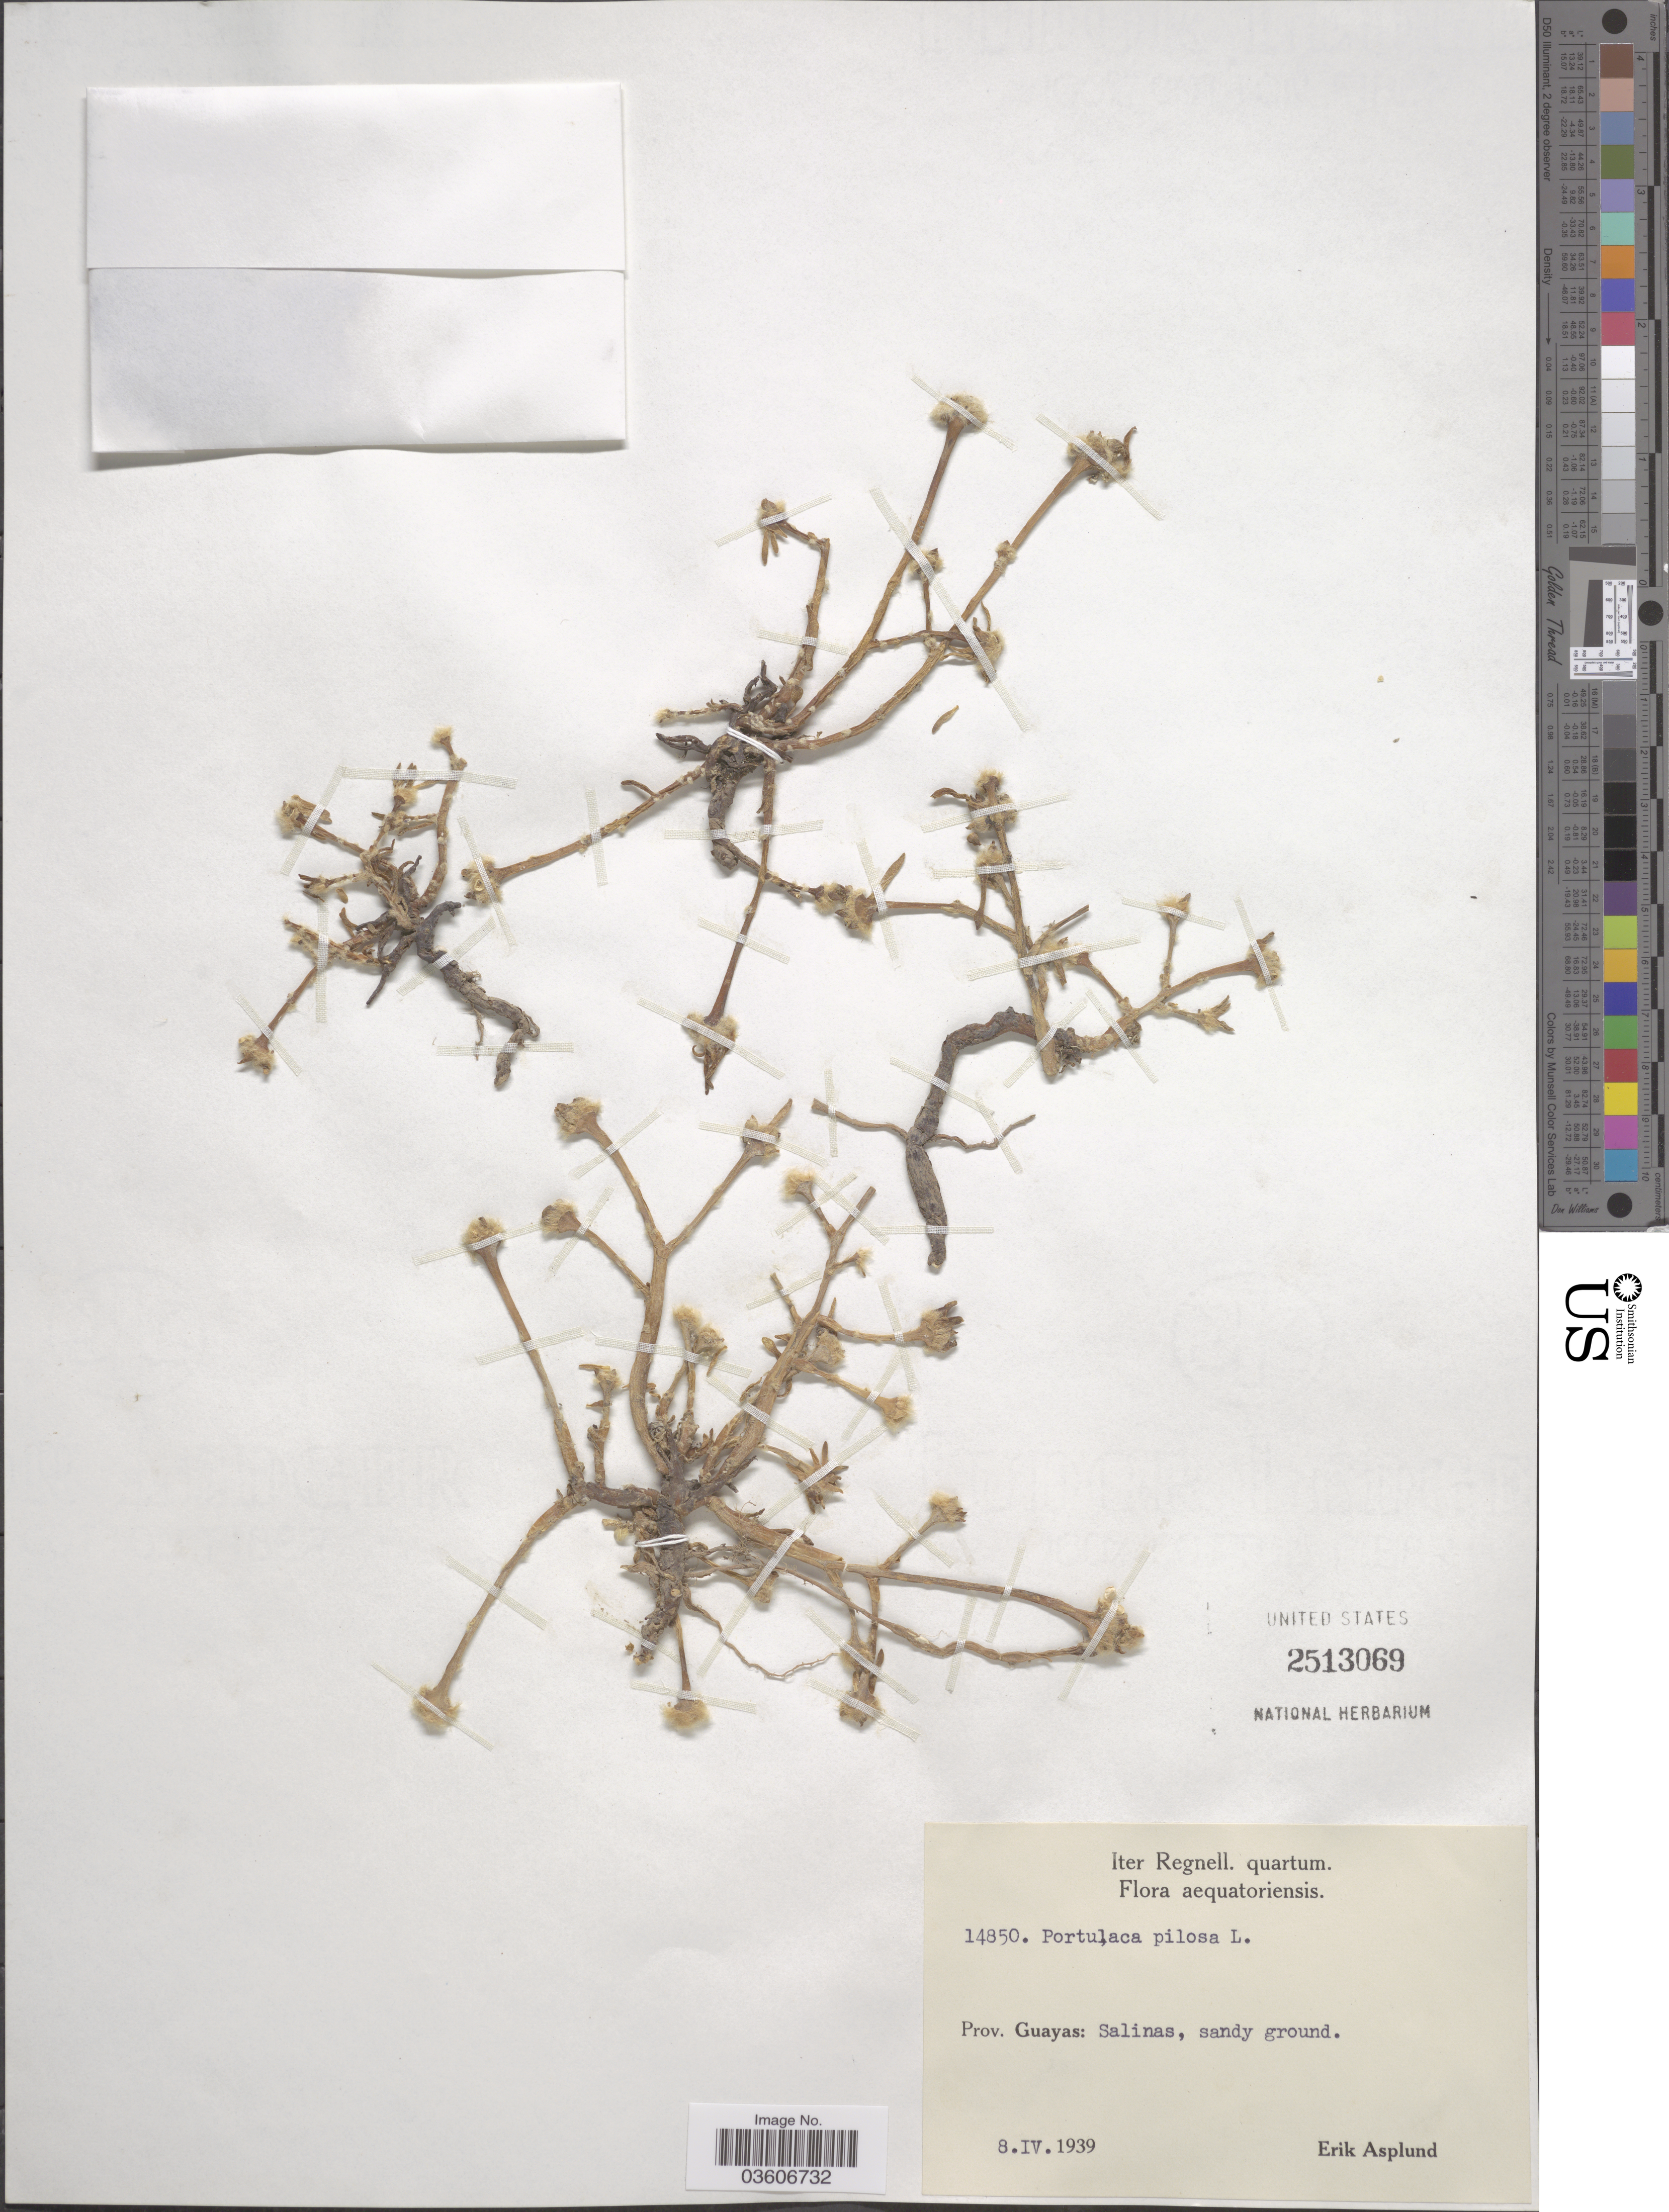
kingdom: Plantae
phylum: Tracheophyta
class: Magnoliopsida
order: Caryophyllales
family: Portulacaceae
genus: Portulaca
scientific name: Portulaca pilosa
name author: L.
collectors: E. Asplund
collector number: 14850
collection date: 1939-04-08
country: Ecuador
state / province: Guayas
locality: Salinas, sandy ground.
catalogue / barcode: US 2513069